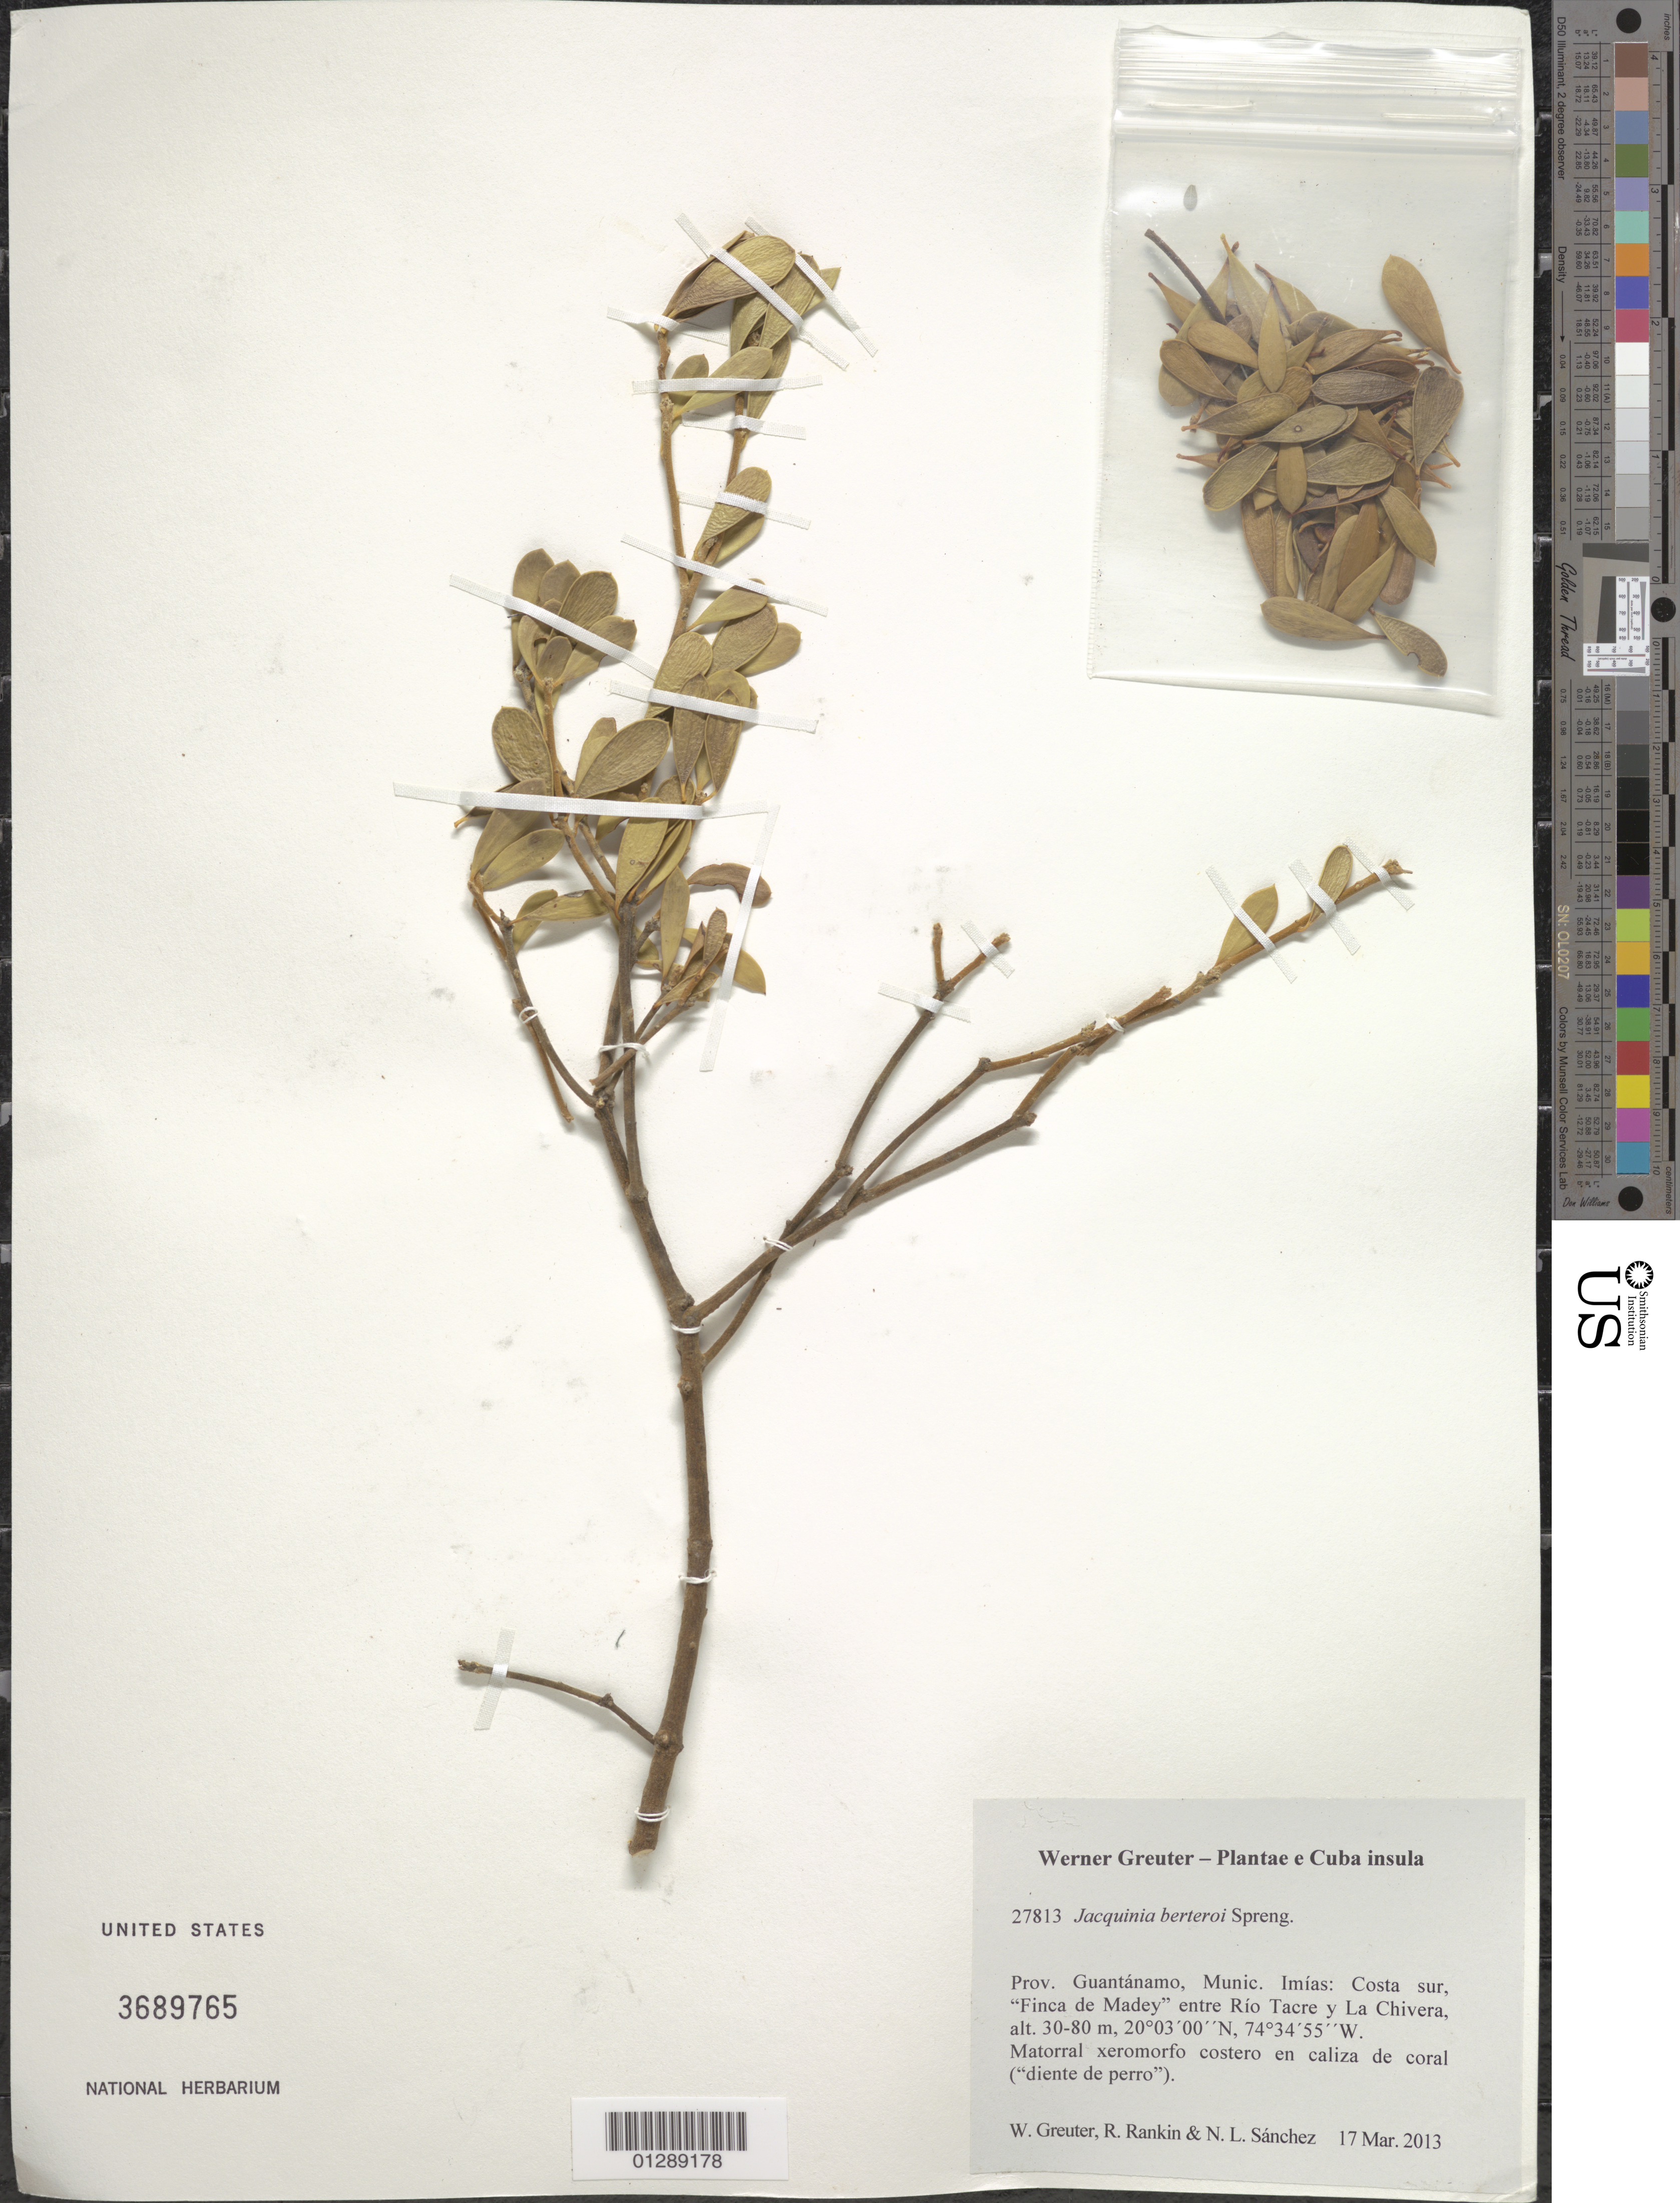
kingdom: Plantae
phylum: Tracheophyta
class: Magnoliopsida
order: Ericales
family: Primulaceae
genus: Jacquinia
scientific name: Jacquinia berteroi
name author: Spreng.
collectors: W. R. Greuter, R. Rankin Rodriguez & N. Sanchez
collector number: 27813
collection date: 2013-03-17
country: Cuba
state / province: Guantanamo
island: Cuba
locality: Munic. Imías: Costa sur "Finca de Madey" entre Río Tacre y La Chivera.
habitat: Matorral xeromorfo costero en caliza de coral ("diente de perro").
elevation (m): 30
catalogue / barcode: US 3689765